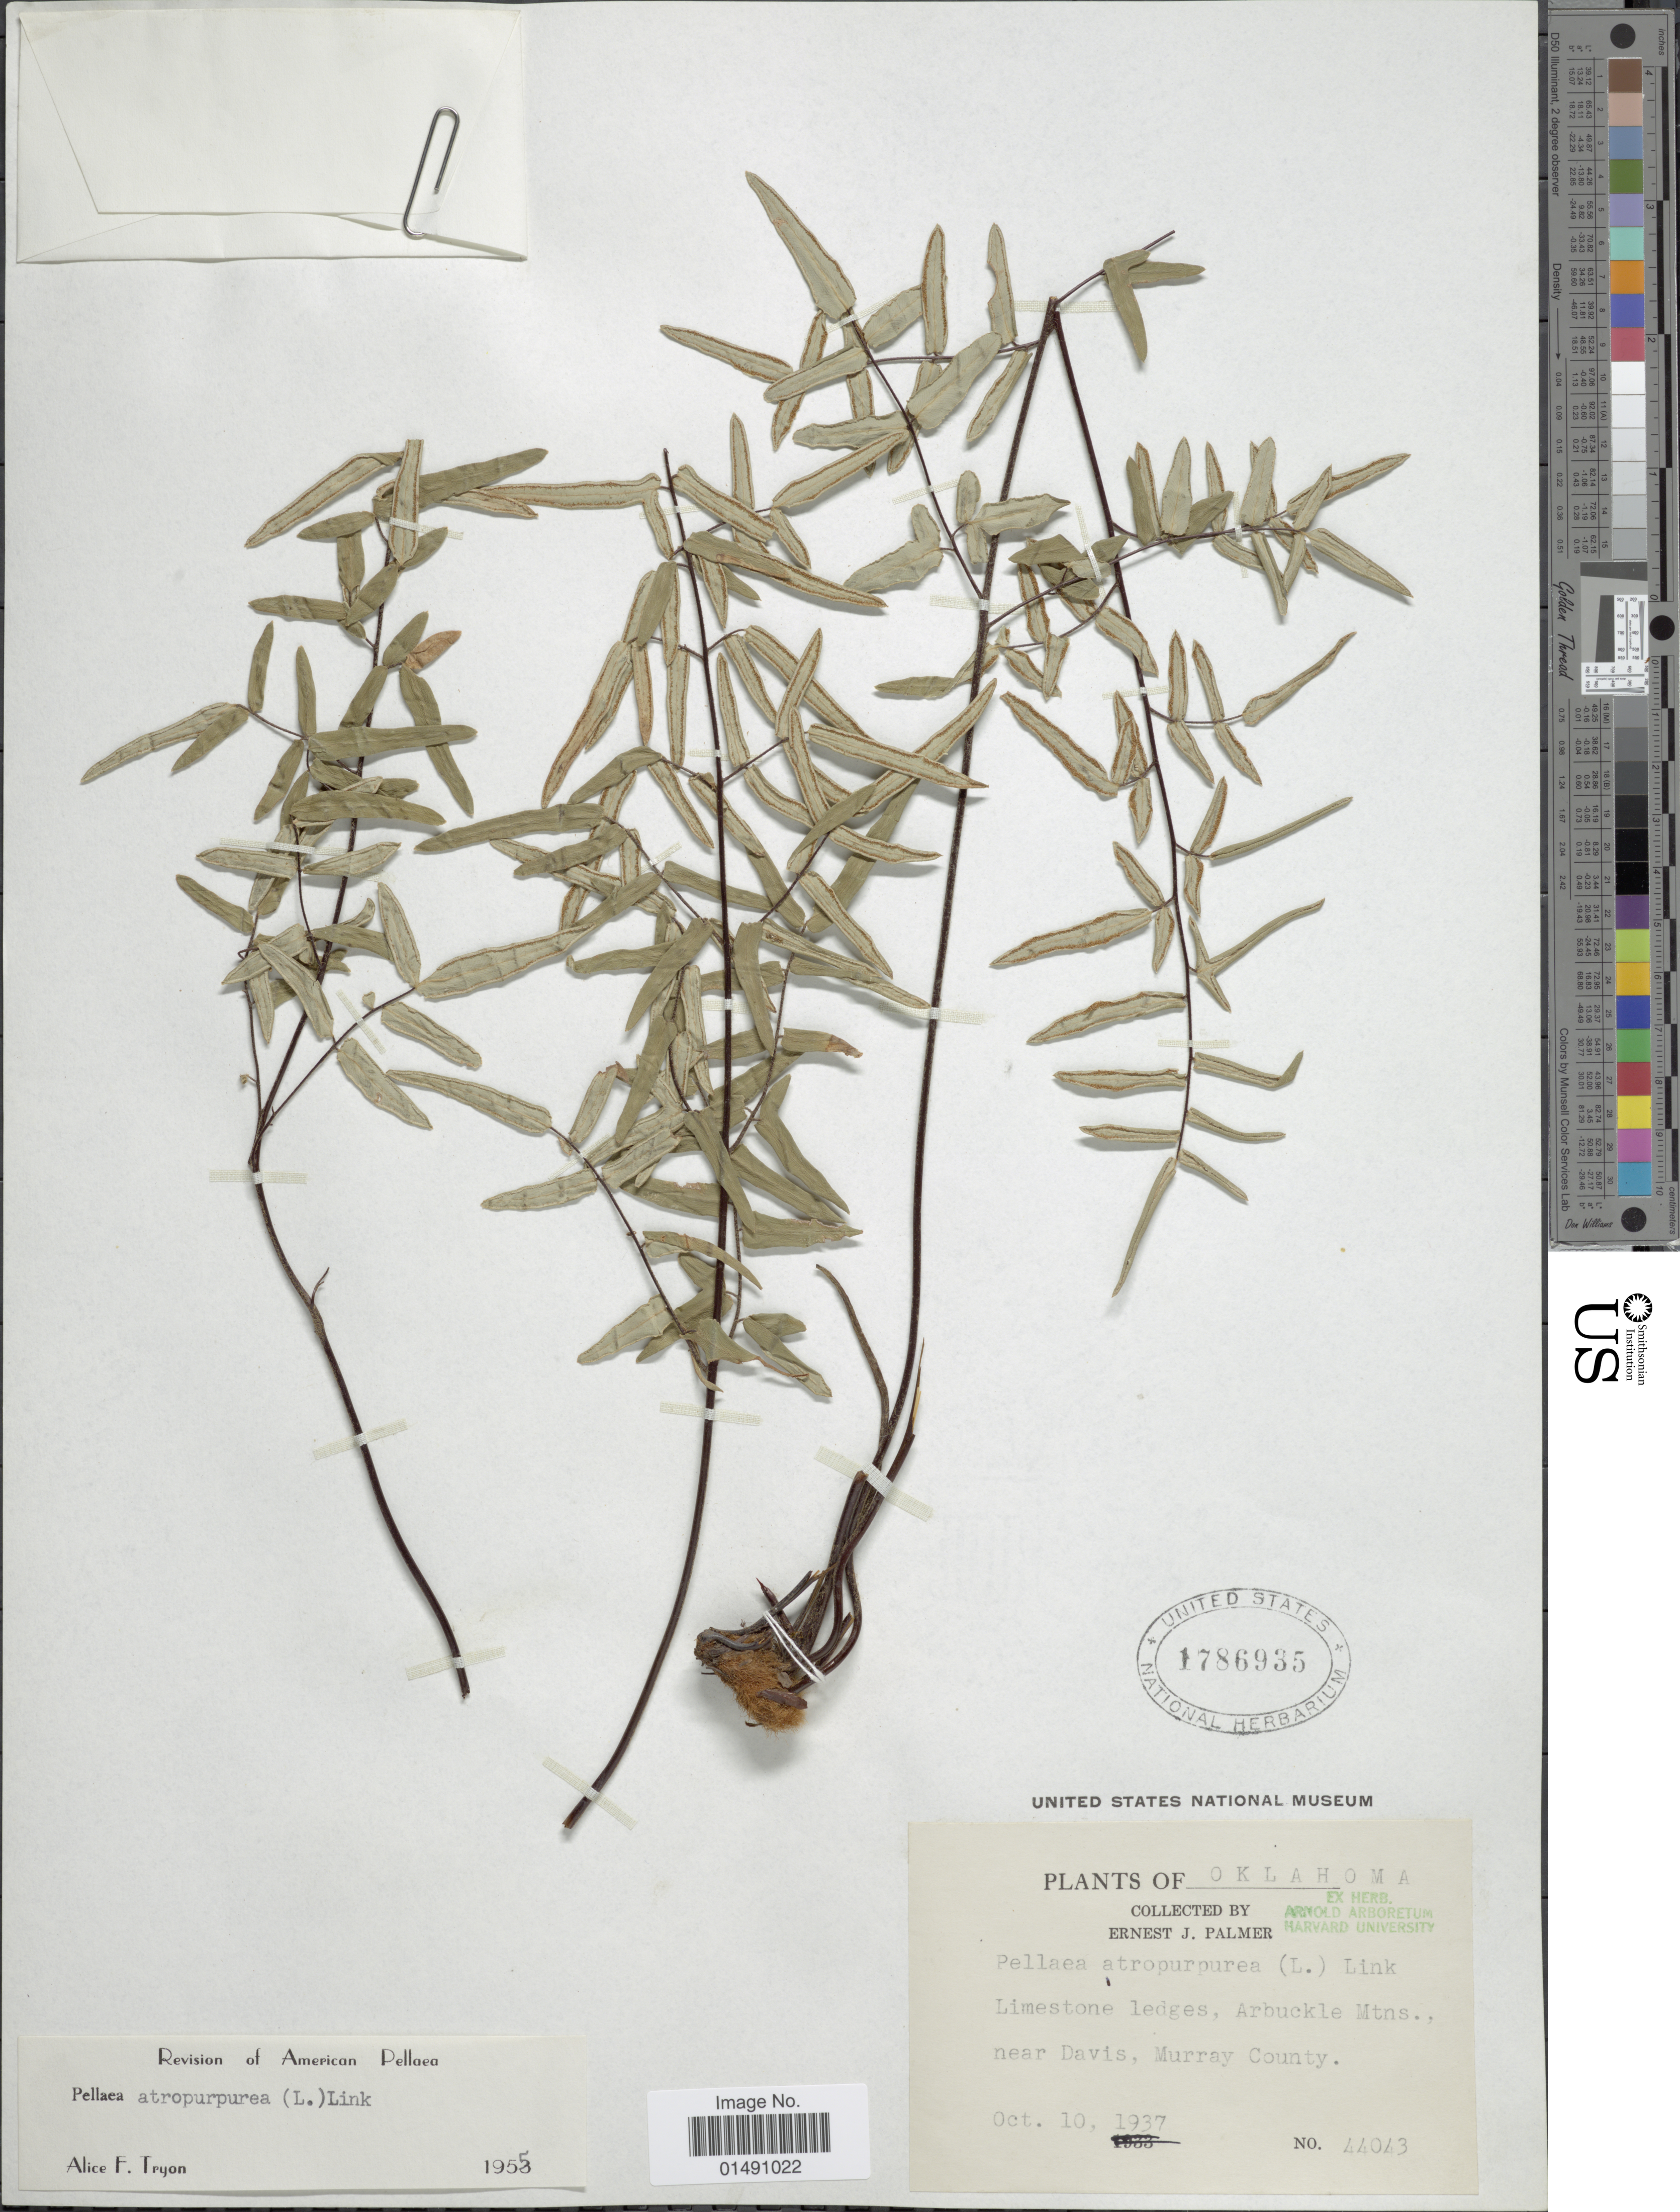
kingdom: Plantae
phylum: Tracheophyta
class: Polypodiopsida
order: Polypodiales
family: Pteridaceae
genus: Pellaea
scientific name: Pellaea atropurpurea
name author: (L.) Link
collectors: E. J. Palmer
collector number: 44043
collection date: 1937-10-10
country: United States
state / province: Oklahoma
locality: Limestone ledges, Arbuckle Mtns., near Davis, Murray County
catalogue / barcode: US 1786935